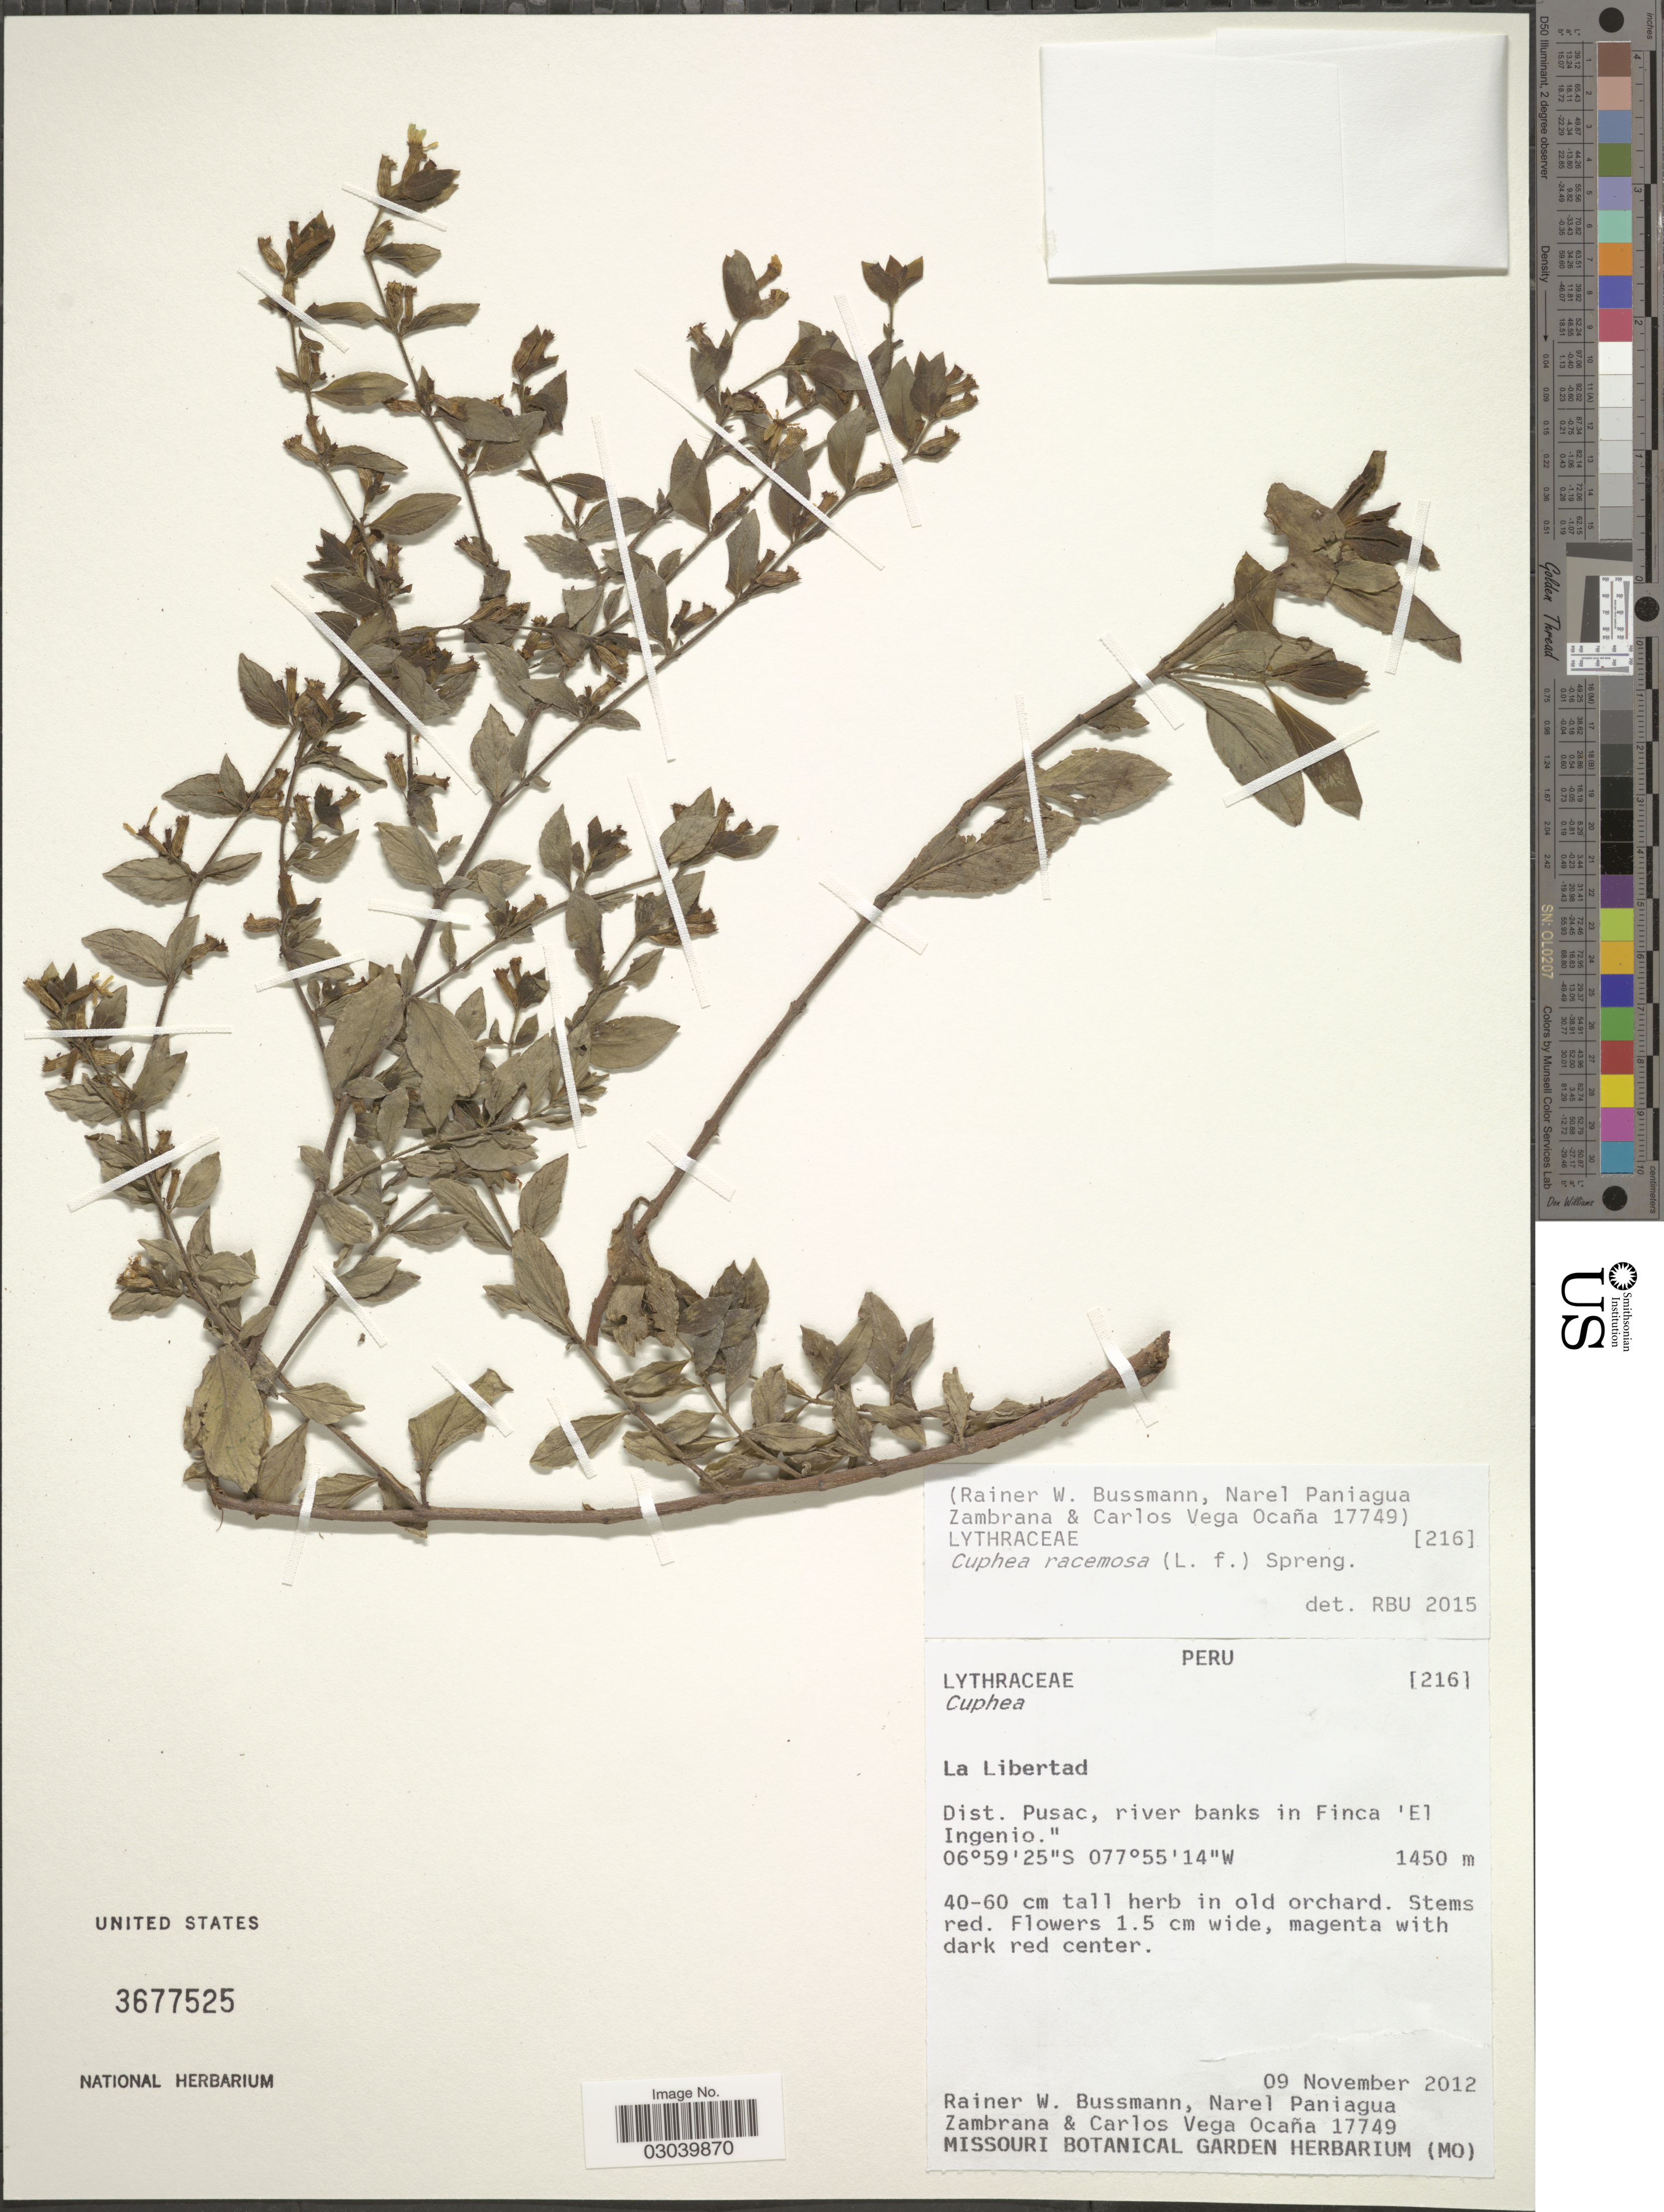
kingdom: Plantae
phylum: Tracheophyta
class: Magnoliopsida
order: Myrtales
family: Lythraceae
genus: Cuphea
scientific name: Cuphea racemosa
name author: (L. f.) Spreng.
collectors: R. W. Bussmann, N. Zambrana & C. Ocaña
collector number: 17749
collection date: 2012-11-09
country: Peru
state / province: La Libertad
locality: Dist. Pusac, river banks in Finca "El Ingenio."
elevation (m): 1450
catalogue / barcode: US 3677525